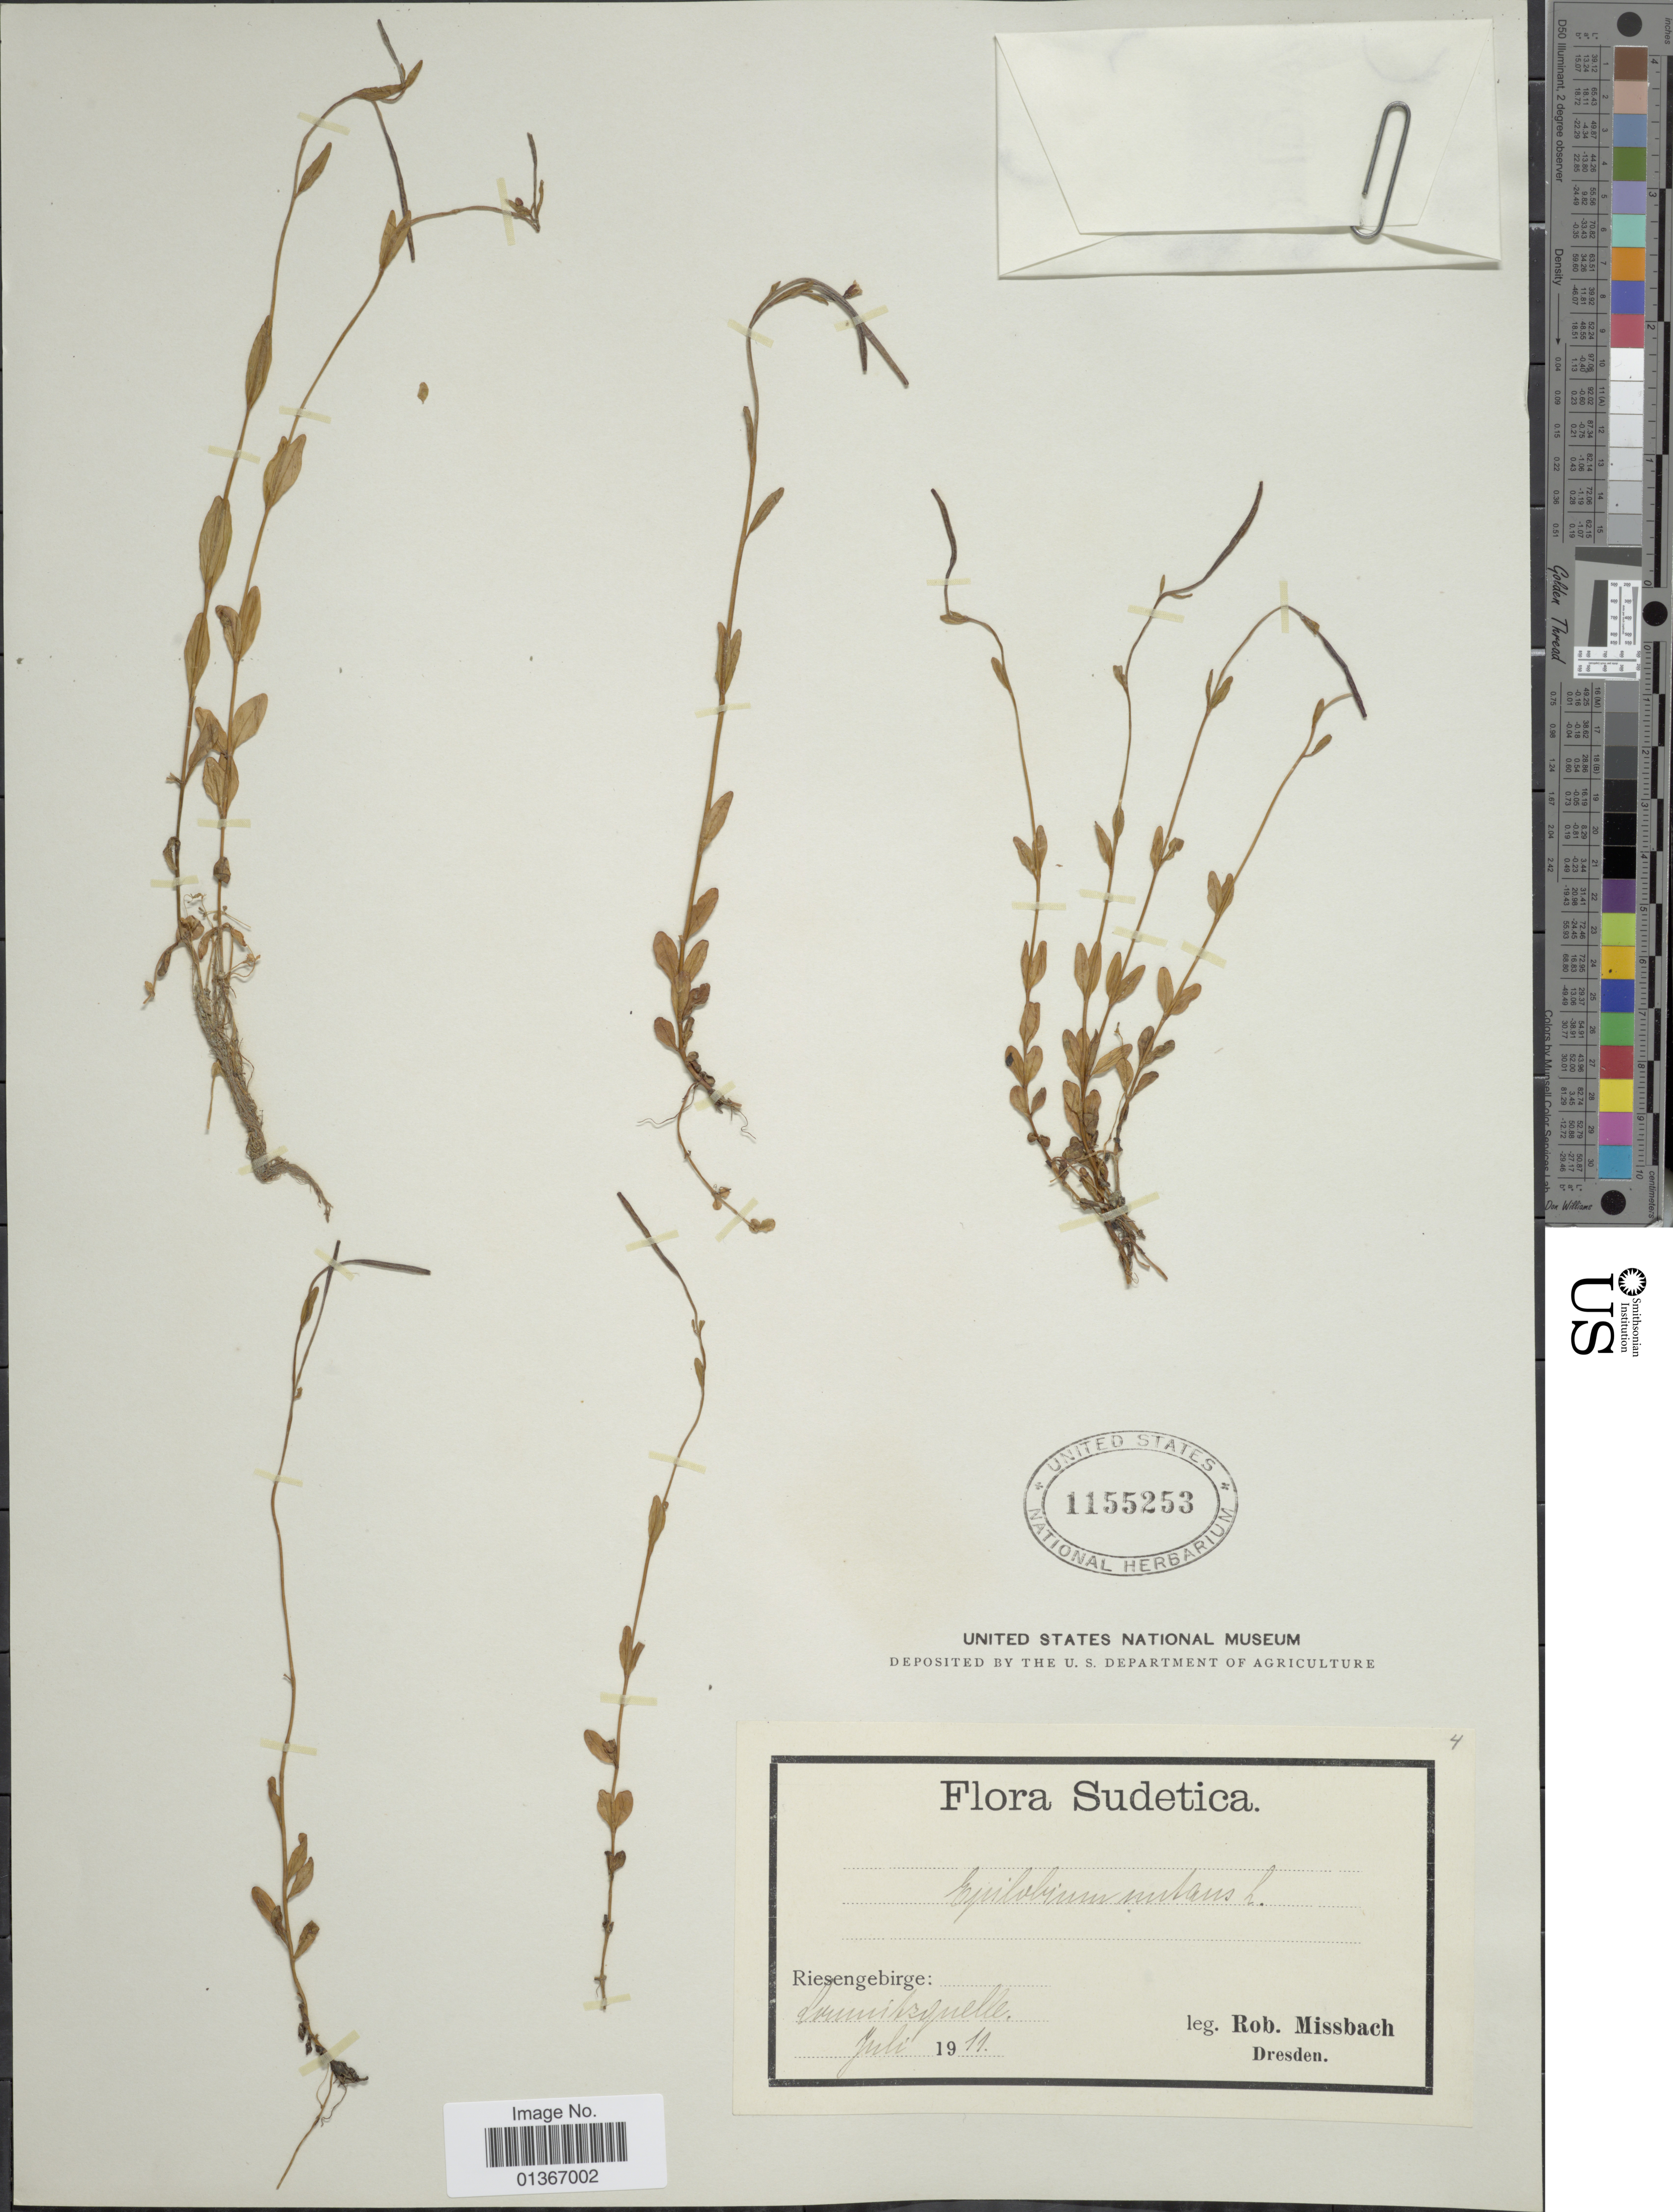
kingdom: Plantae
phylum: Tracheophyta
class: Magnoliopsida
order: Myrtales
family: Onagraceae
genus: Epilobium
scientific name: Epilobium nutans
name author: F.W. Schmidt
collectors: R. Missbach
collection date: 1911-07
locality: Sudetica. Riesengebirge: [illegible text].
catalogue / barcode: US 1155253